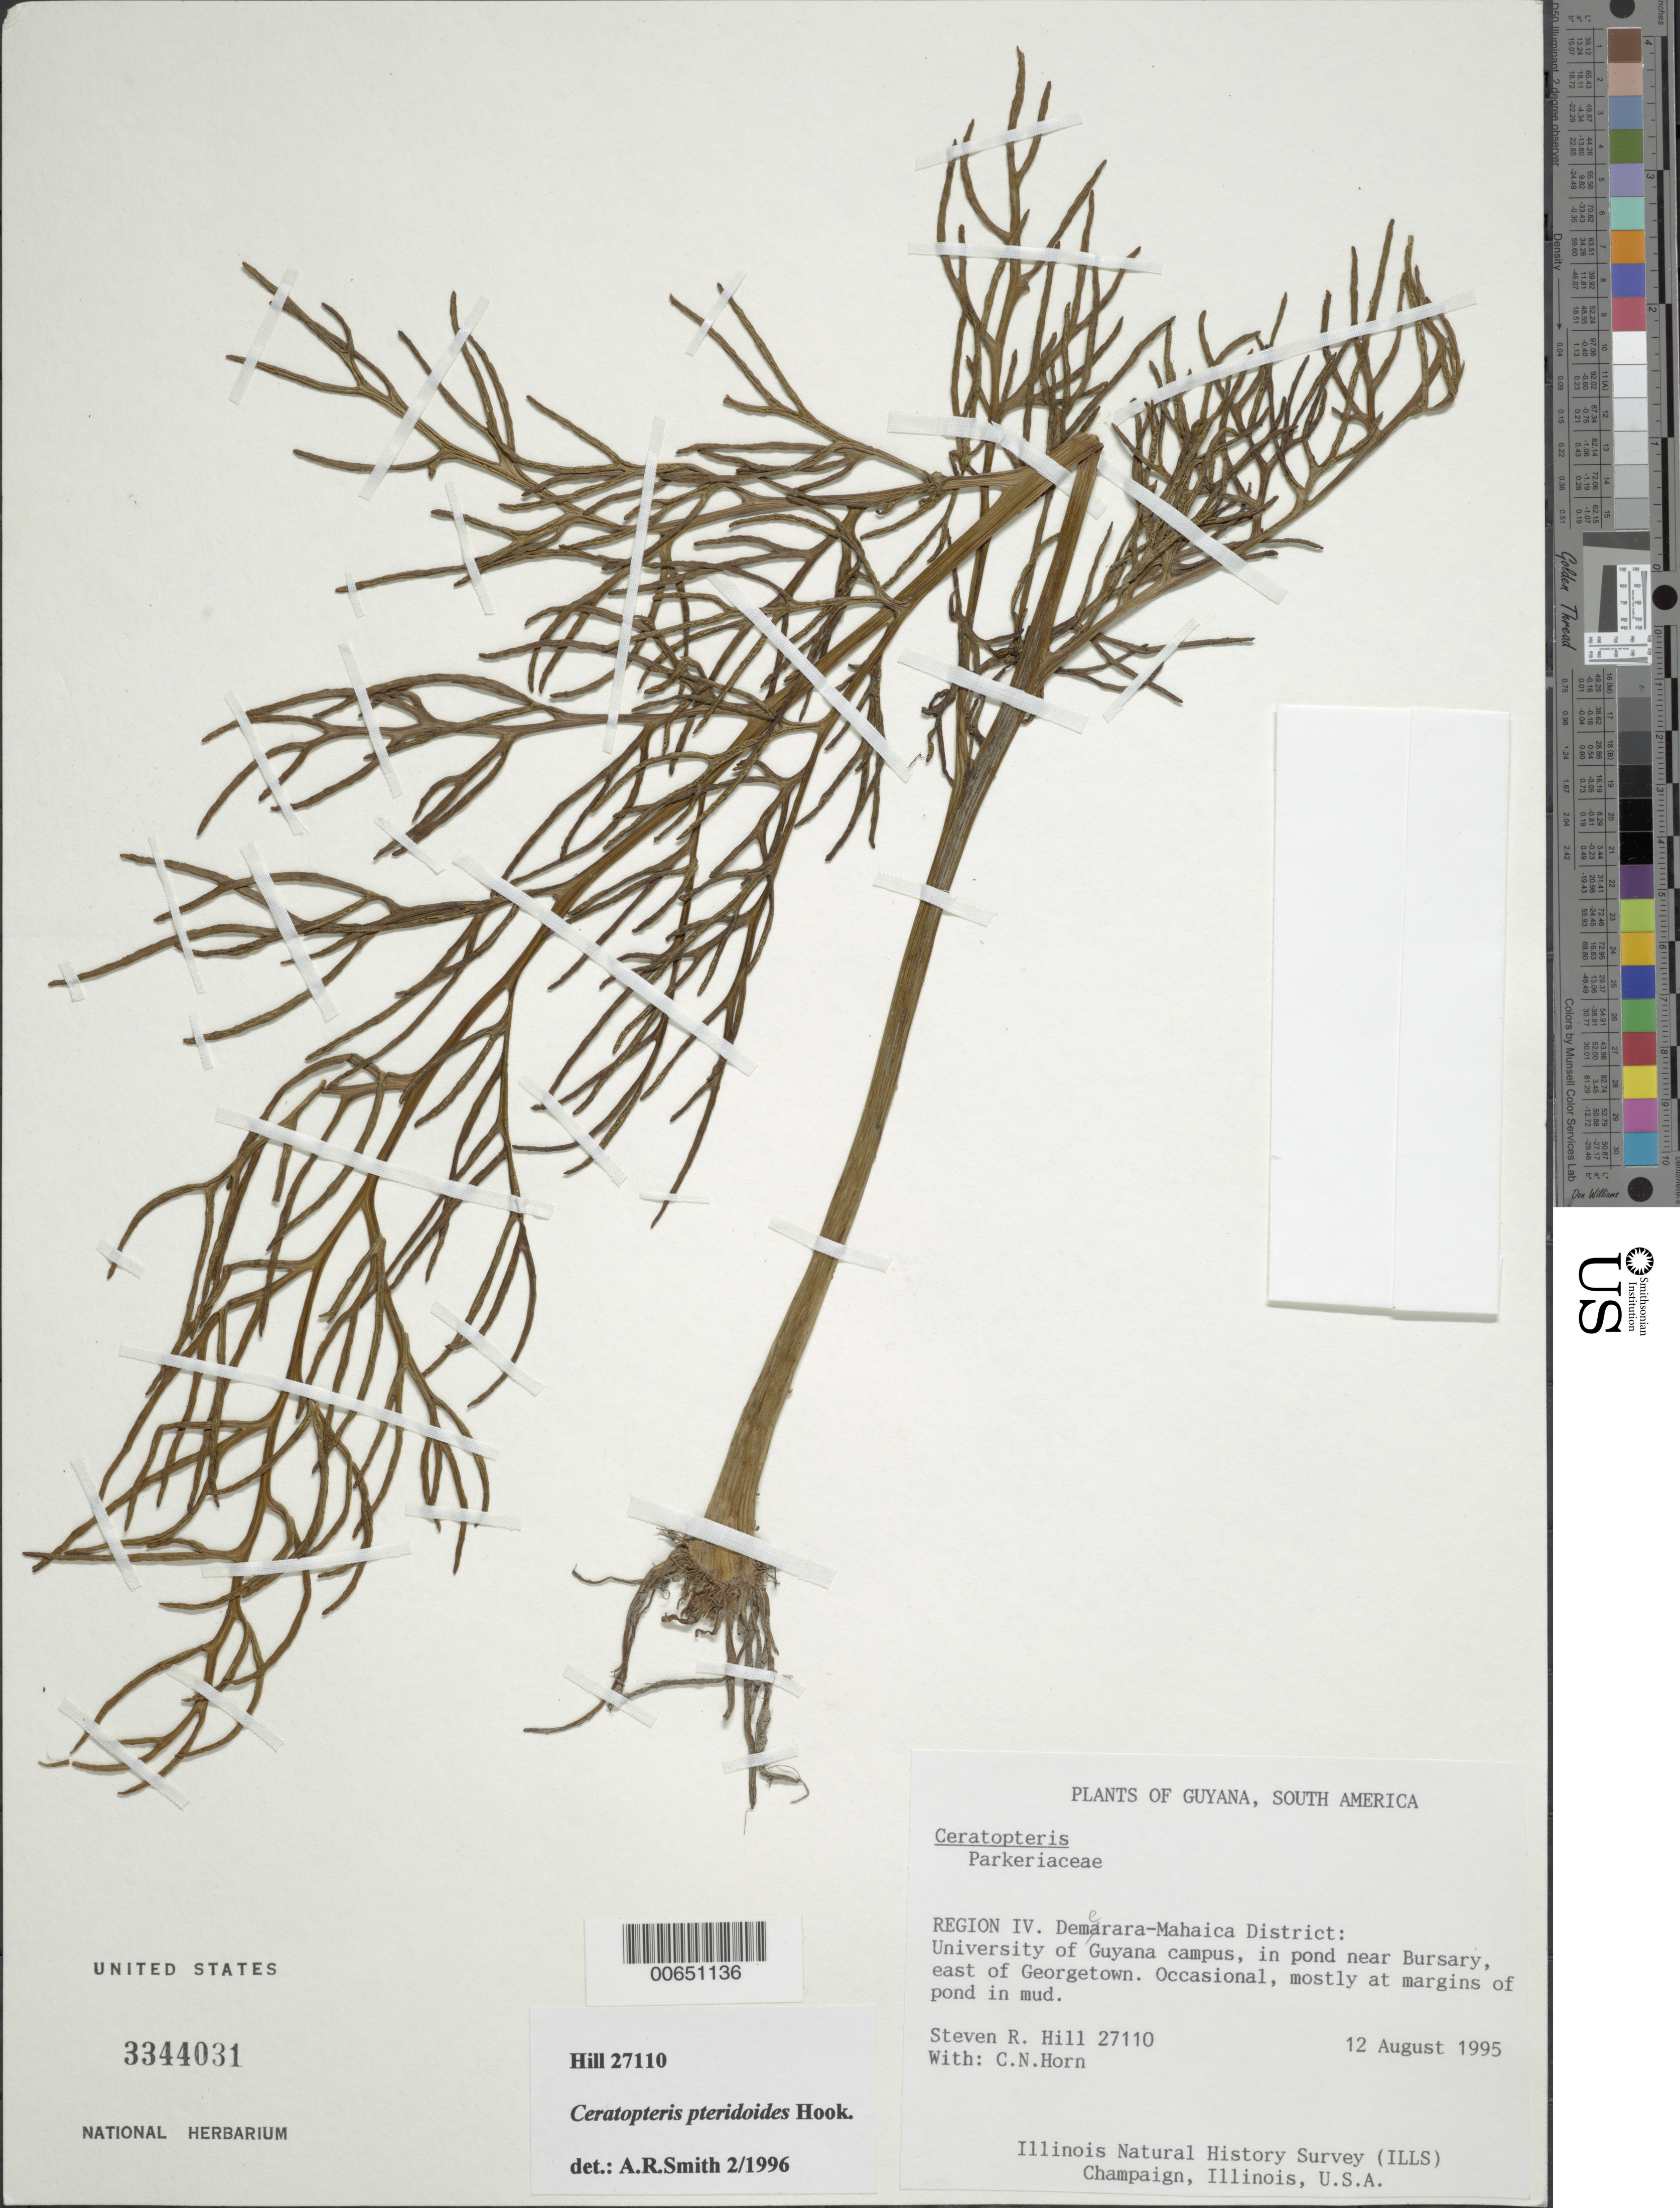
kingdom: Plantae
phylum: Tracheophyta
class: Polypodiopsida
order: Polypodiales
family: Pteridaceae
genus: Ceratopteris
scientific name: Ceratopteris pteridioides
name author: (Hook.) Hieron.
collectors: S. R. Hill & C. N. Horn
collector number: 27110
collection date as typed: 12-Aug-95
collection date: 1995-08-12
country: Guyana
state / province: Demerara-Mahaica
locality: Georgetown, E of, on Univ. of Guyana campus, in pond near Bursary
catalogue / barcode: US 3344031